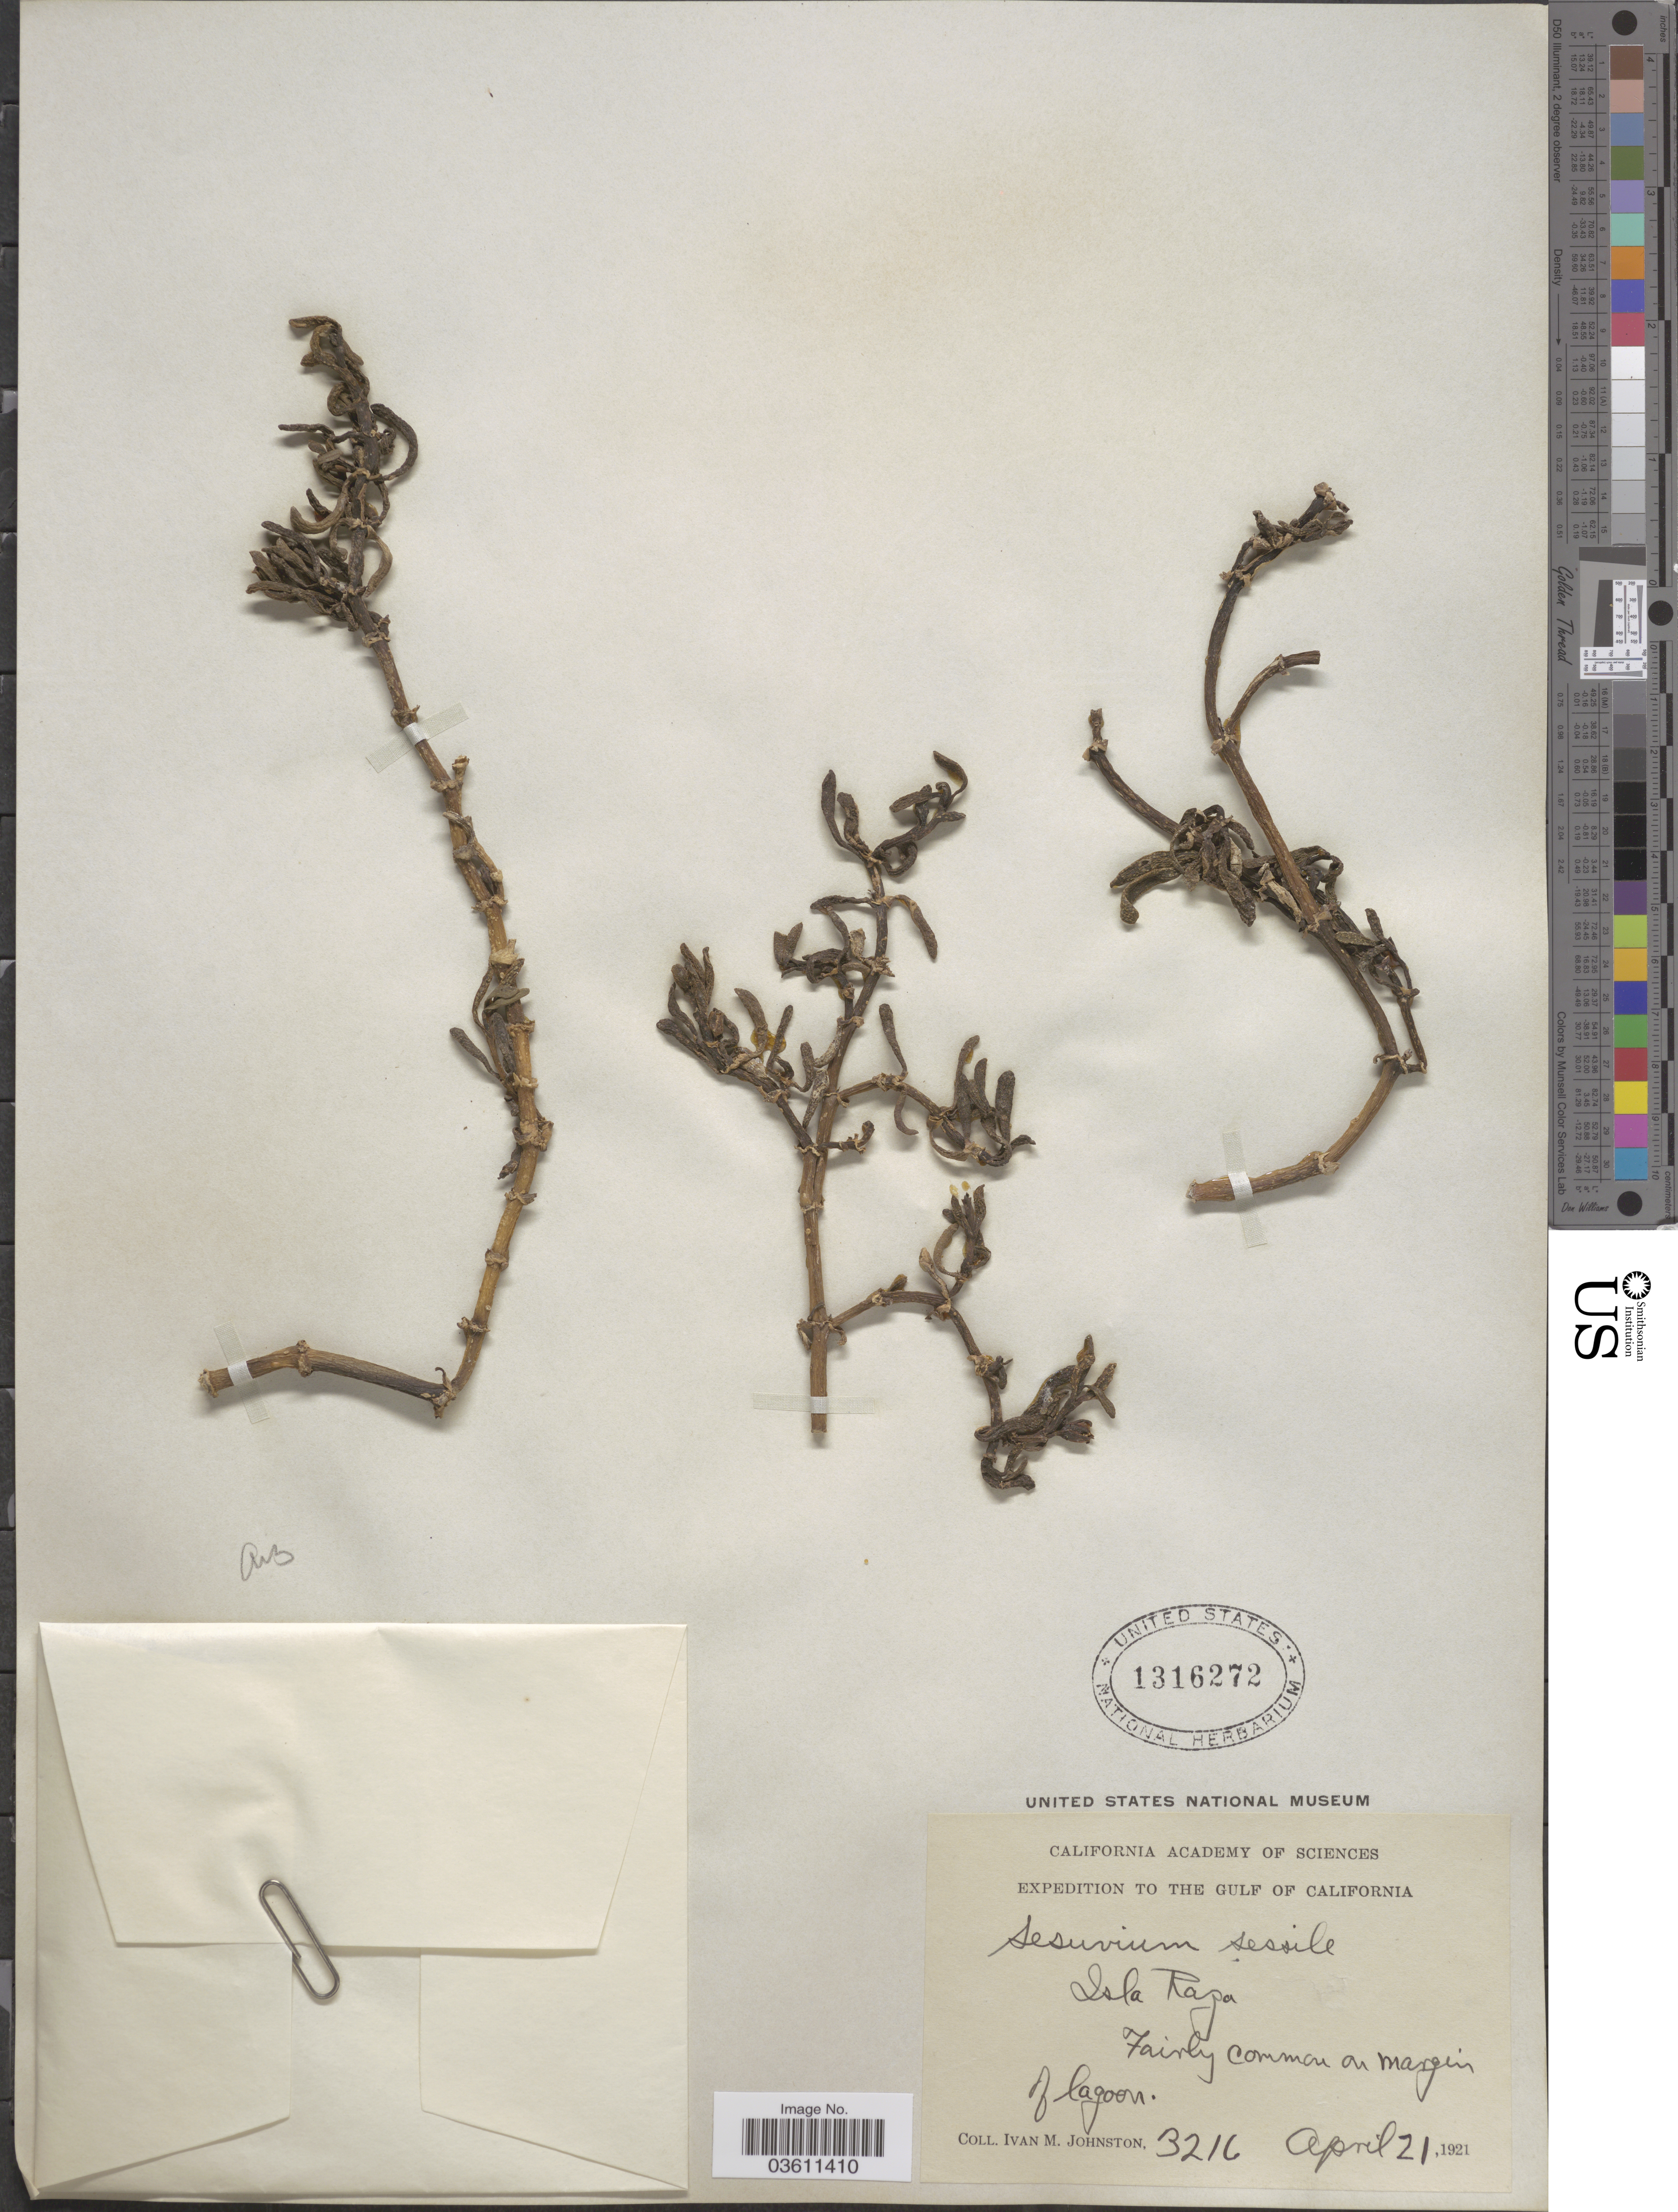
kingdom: Plantae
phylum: Tracheophyta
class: Magnoliopsida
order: Caryophyllales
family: Aizoaceae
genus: Sesuvium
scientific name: Sesuvium portulacastrum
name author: (L.) L.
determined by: Strong, Mark T., (BOT), Smithsonian Institution - National Museum of Natural History (UNITED STATES)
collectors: I.M. Johnston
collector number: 3216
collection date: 1921-04-21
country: Mexico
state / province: Baja California Norte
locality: The Gulf of California. Isla Raza.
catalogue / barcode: US 1316272